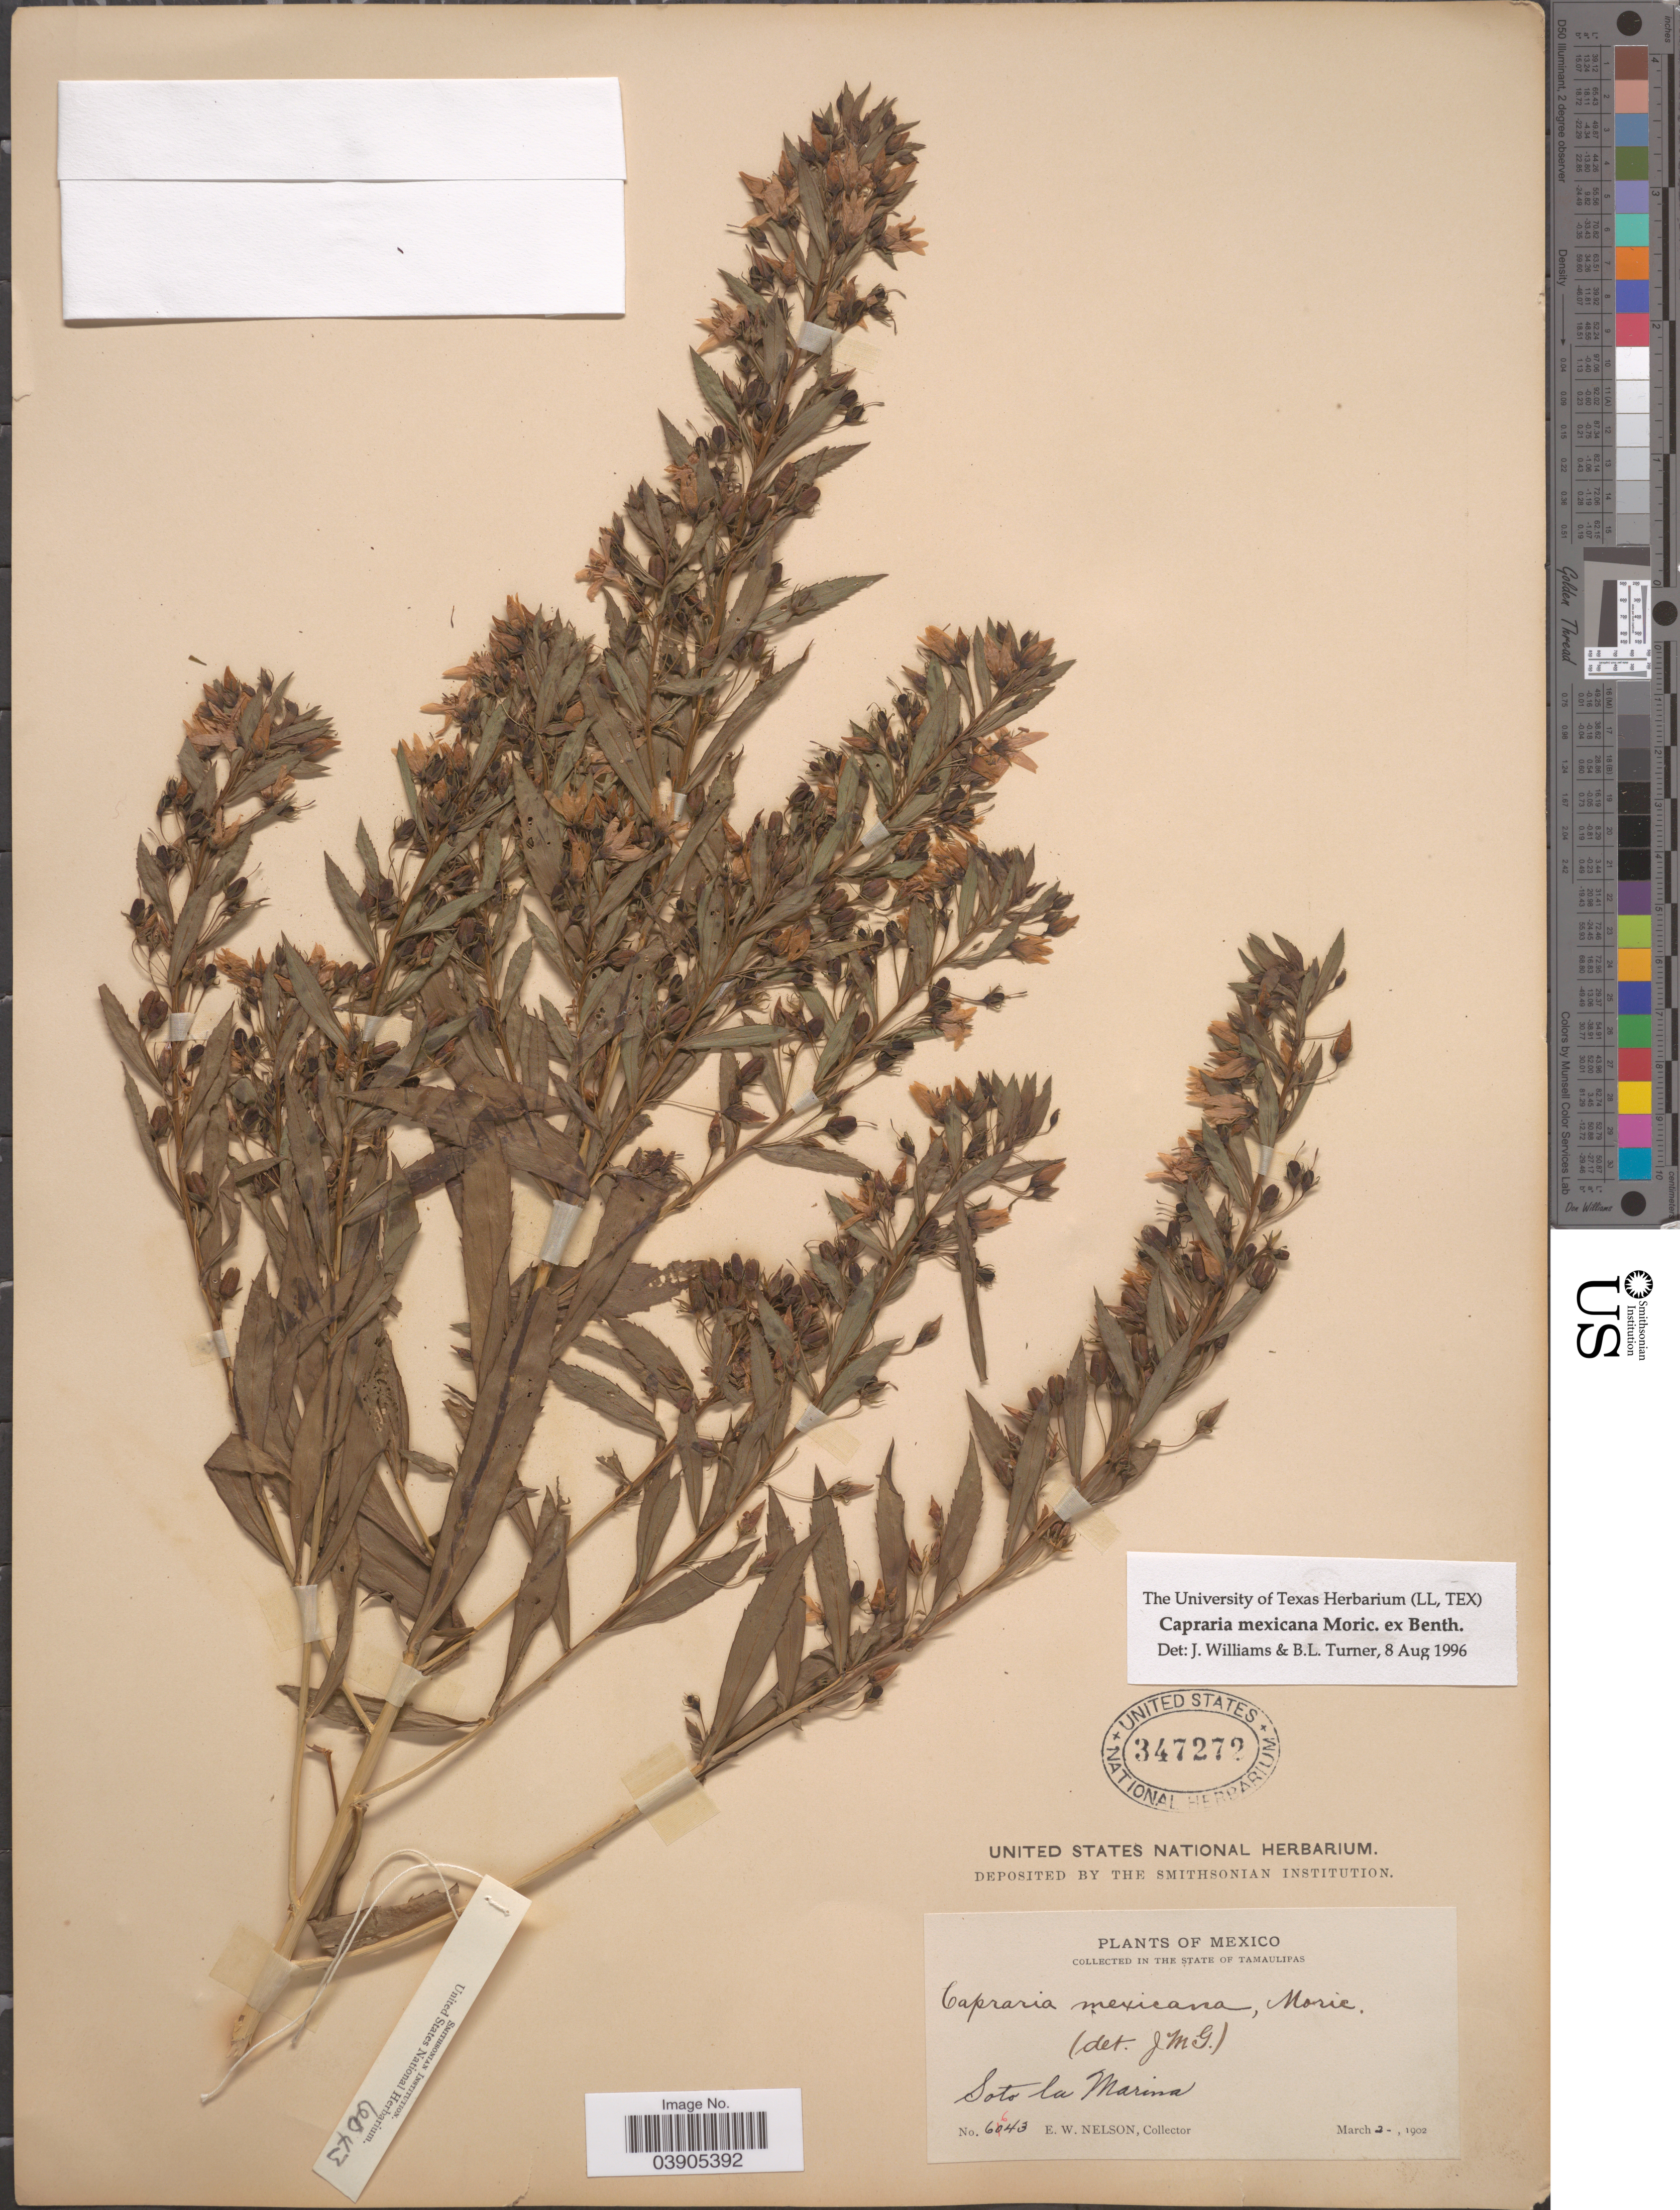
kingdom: Plantae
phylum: Tracheophyta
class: Magnoliopsida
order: Lamiales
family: Scrophulariaceae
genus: Capraria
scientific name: Capraria mexicana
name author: Moric. ex Benth.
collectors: E. W. Nelson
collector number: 6643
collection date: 1902-03-02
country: Mexico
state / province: Tamaulipas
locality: Soto la Marina.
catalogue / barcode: US 347272